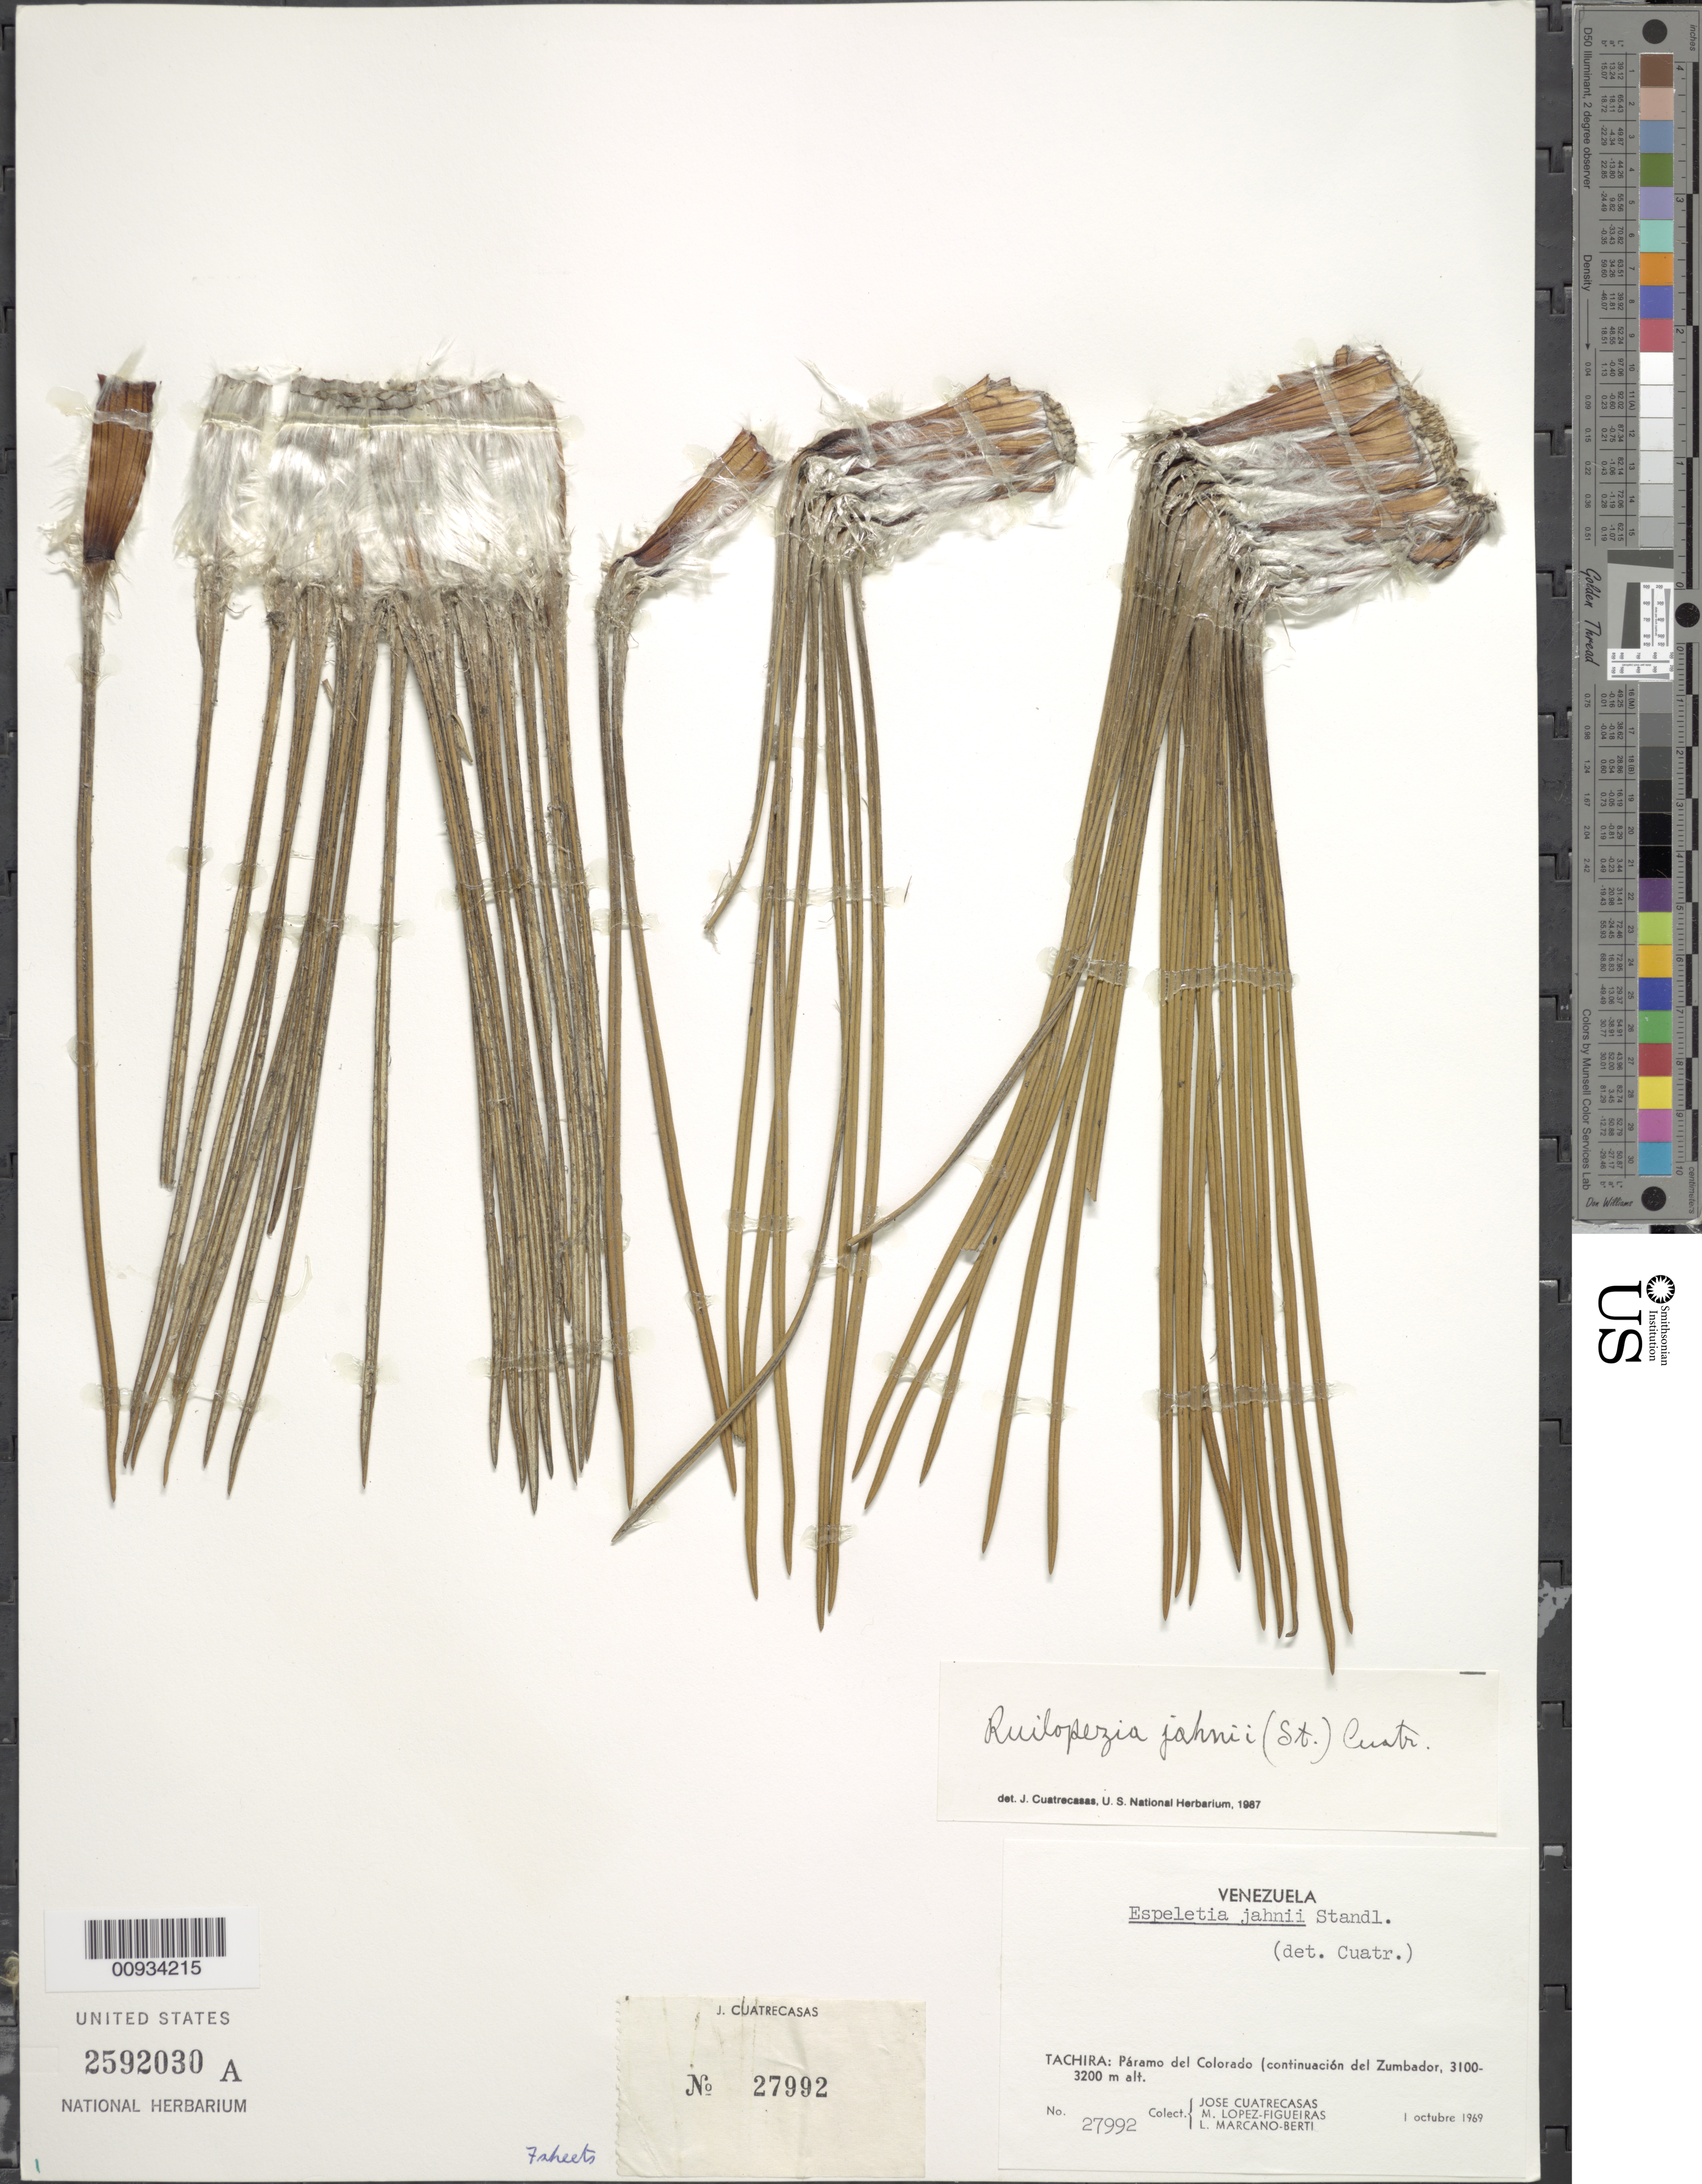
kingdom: Plantae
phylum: Tracheophyta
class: Magnoliopsida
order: Asterales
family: Asteraceae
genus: Ruilopezia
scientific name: Ruilopezia jahnii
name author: (Standl.) Cuatrec.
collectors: J. Cuatrecasas, M. López Figueiras & L. Marcano-Berti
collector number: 27992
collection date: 1969-10-01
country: Venezuela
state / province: Tachira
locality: Paramo del Colorado (continuacion del Zumbador)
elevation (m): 3100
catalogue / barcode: US 2592030A